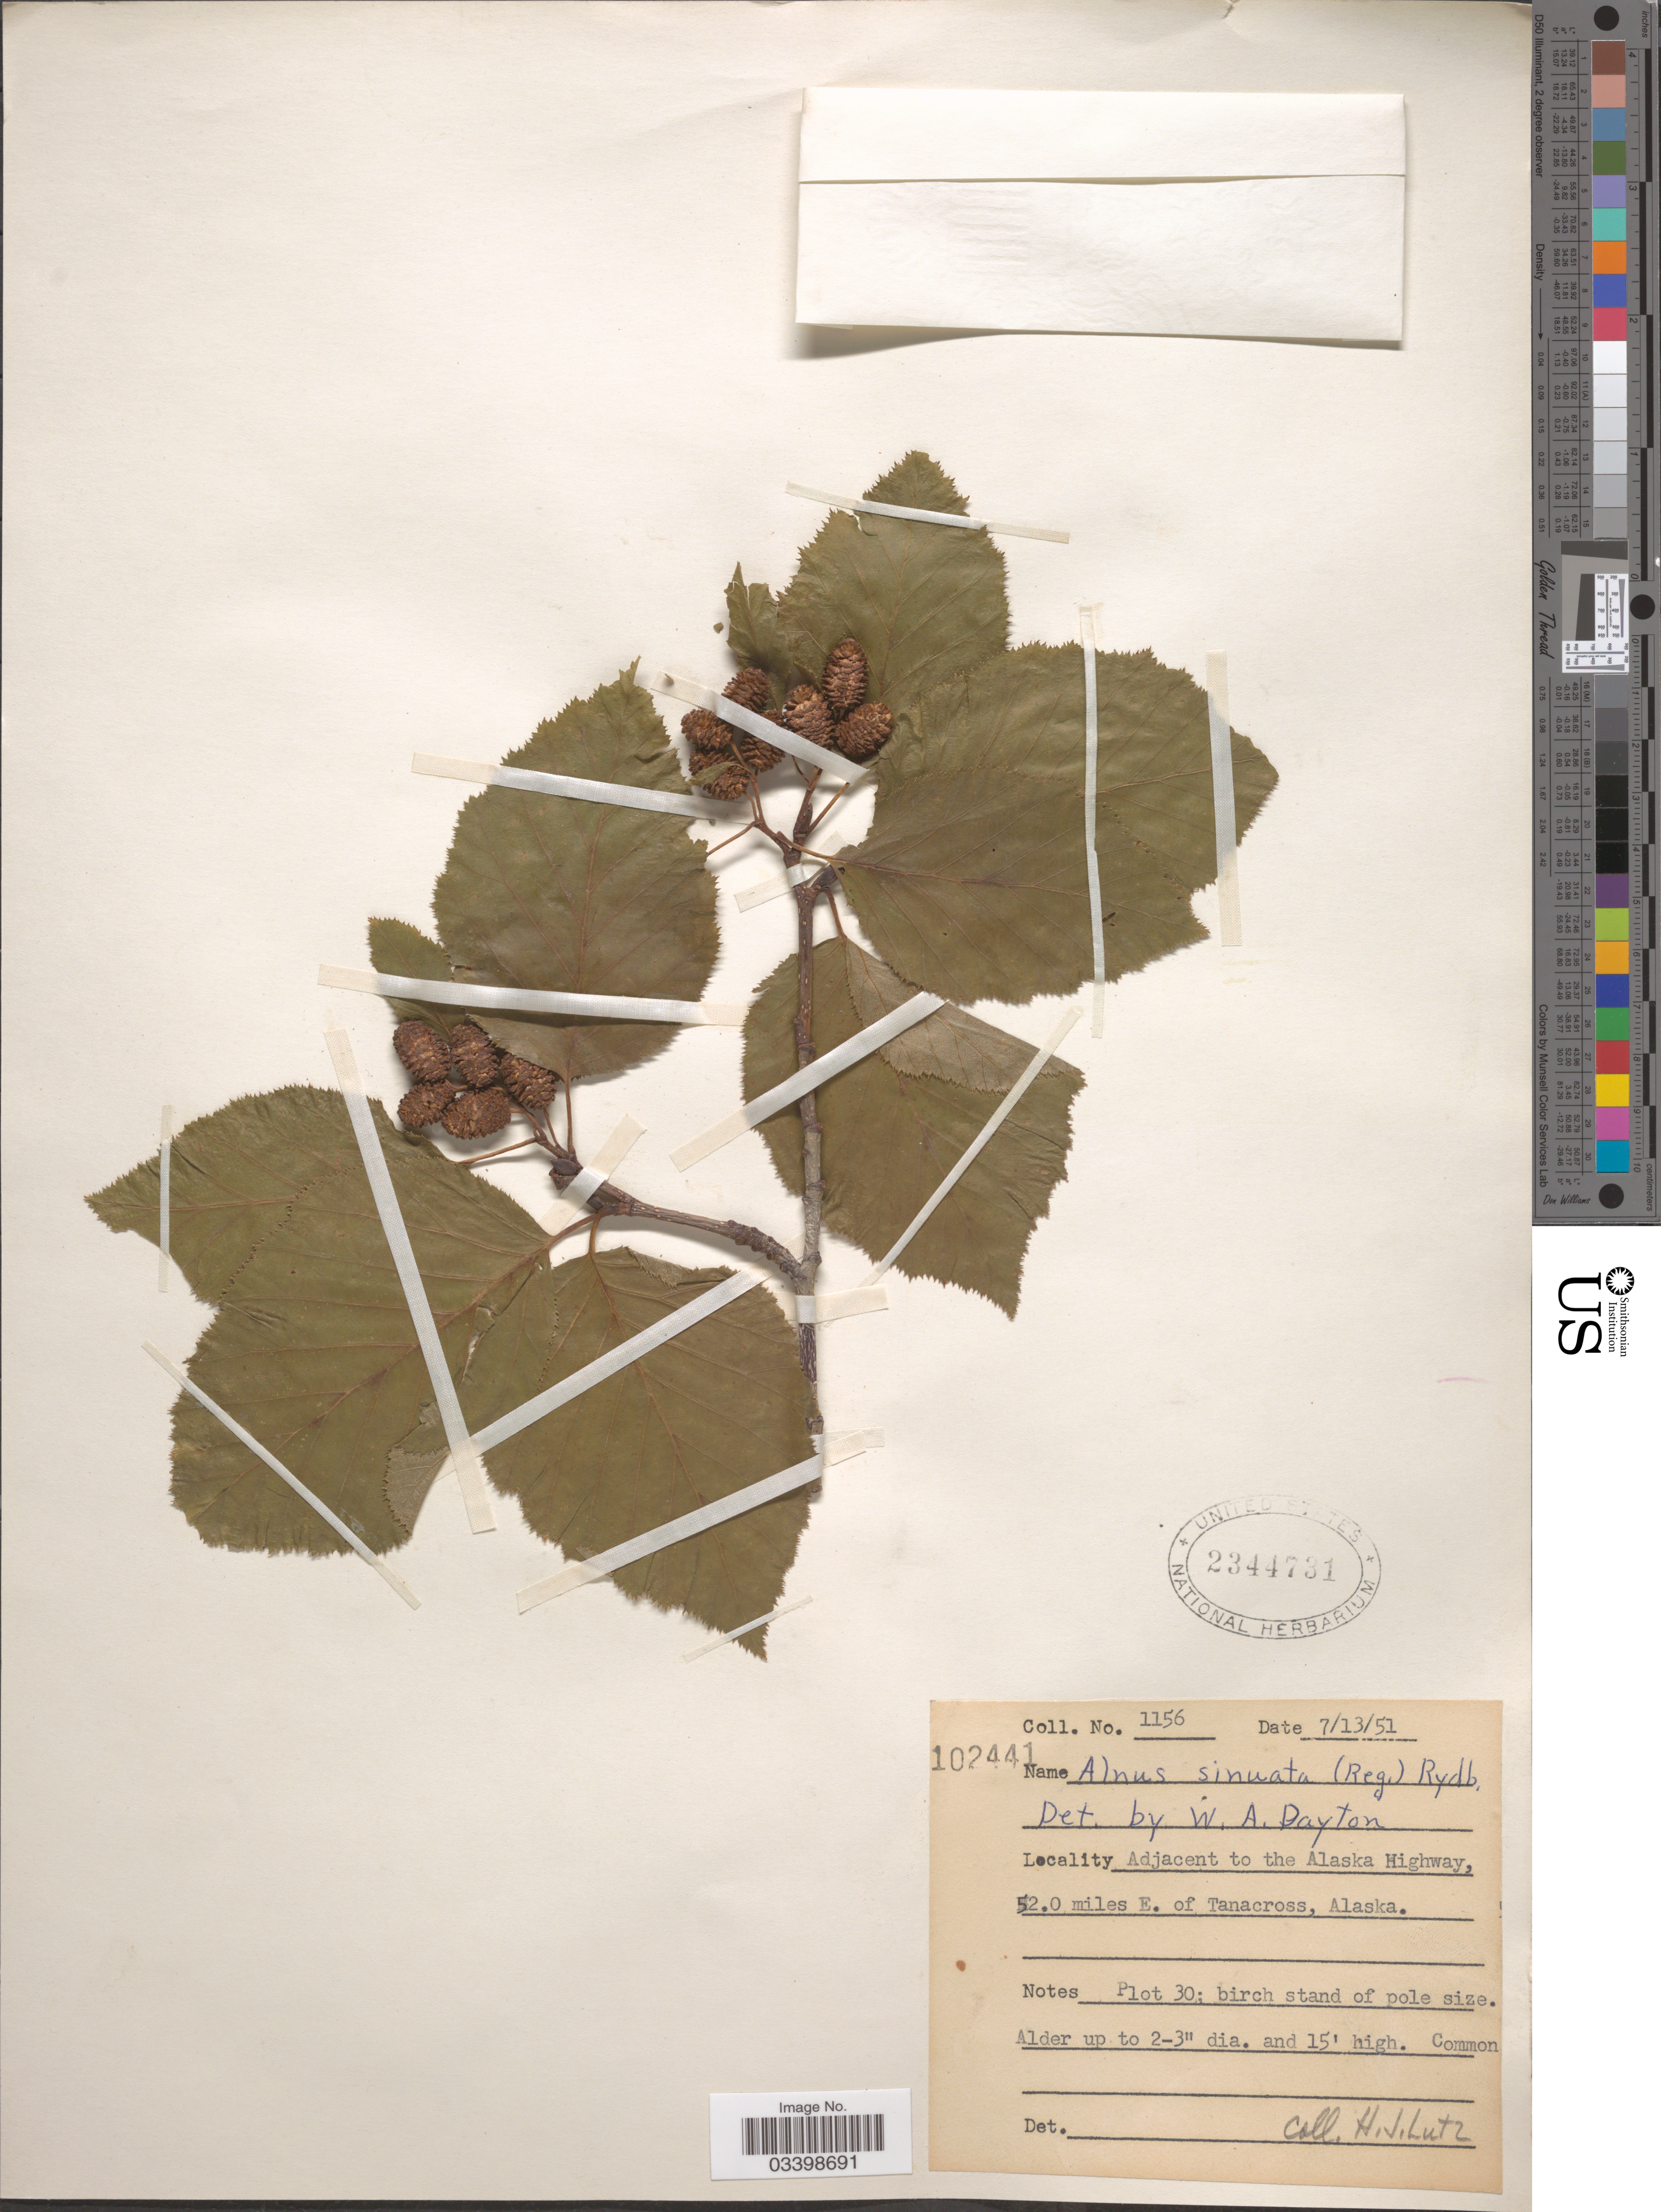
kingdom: Plantae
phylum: Tracheophyta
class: Magnoliopsida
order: Fagales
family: Betulaceae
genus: Alnus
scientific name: Alnus viridis subsp. sinuata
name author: Regel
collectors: H. J. Lutz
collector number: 1156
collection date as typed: Transcribed d/m/y: 13/7/51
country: United States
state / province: Alaska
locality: Adjacent to the Alaska Highway, 52.0 miles E. of Tanacross. Plot 30.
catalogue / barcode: US 2344731